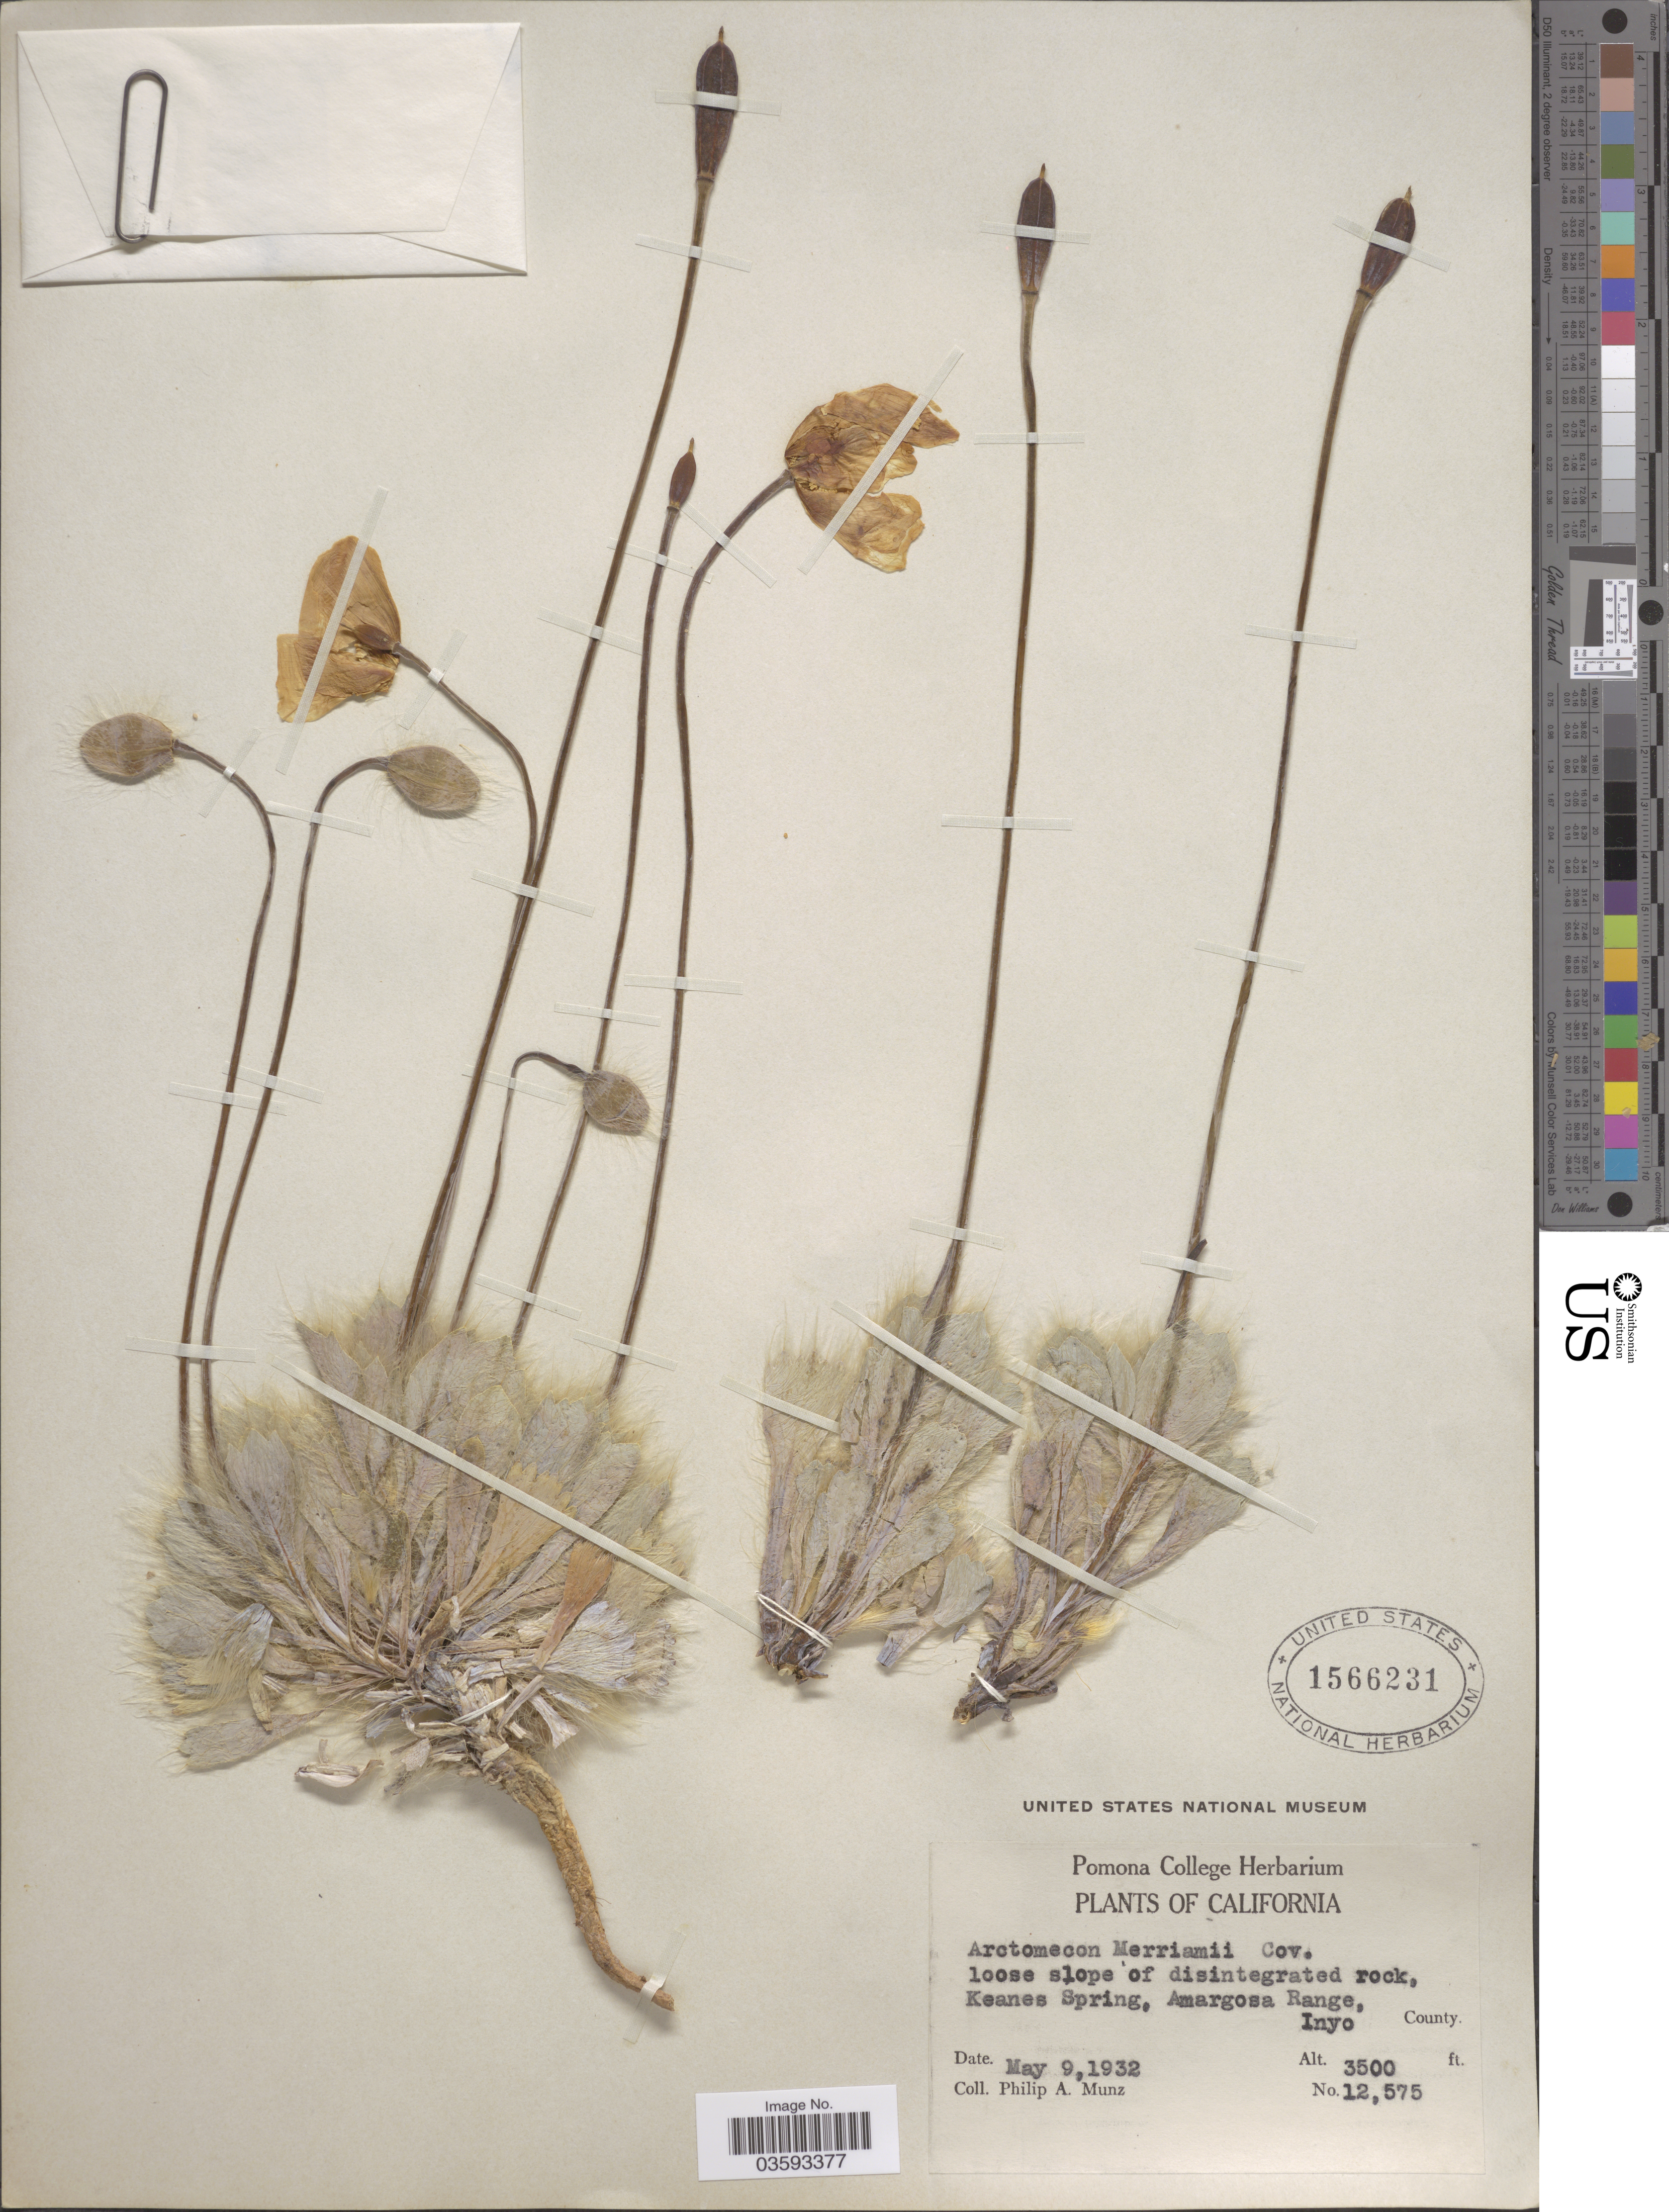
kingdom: Plantae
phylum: Tracheophyta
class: Magnoliopsida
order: Ranunculales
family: Papaveraceae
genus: Arctomecon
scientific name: Arctomecon merriamii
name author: Coville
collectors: P. A. Munz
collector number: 12575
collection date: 1932-05-09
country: United States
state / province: California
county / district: Inyo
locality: Loose slope of disintegrated rock, Keanes Spring, Amargosa Range, Inyo County.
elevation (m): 1067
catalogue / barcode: US 1566231